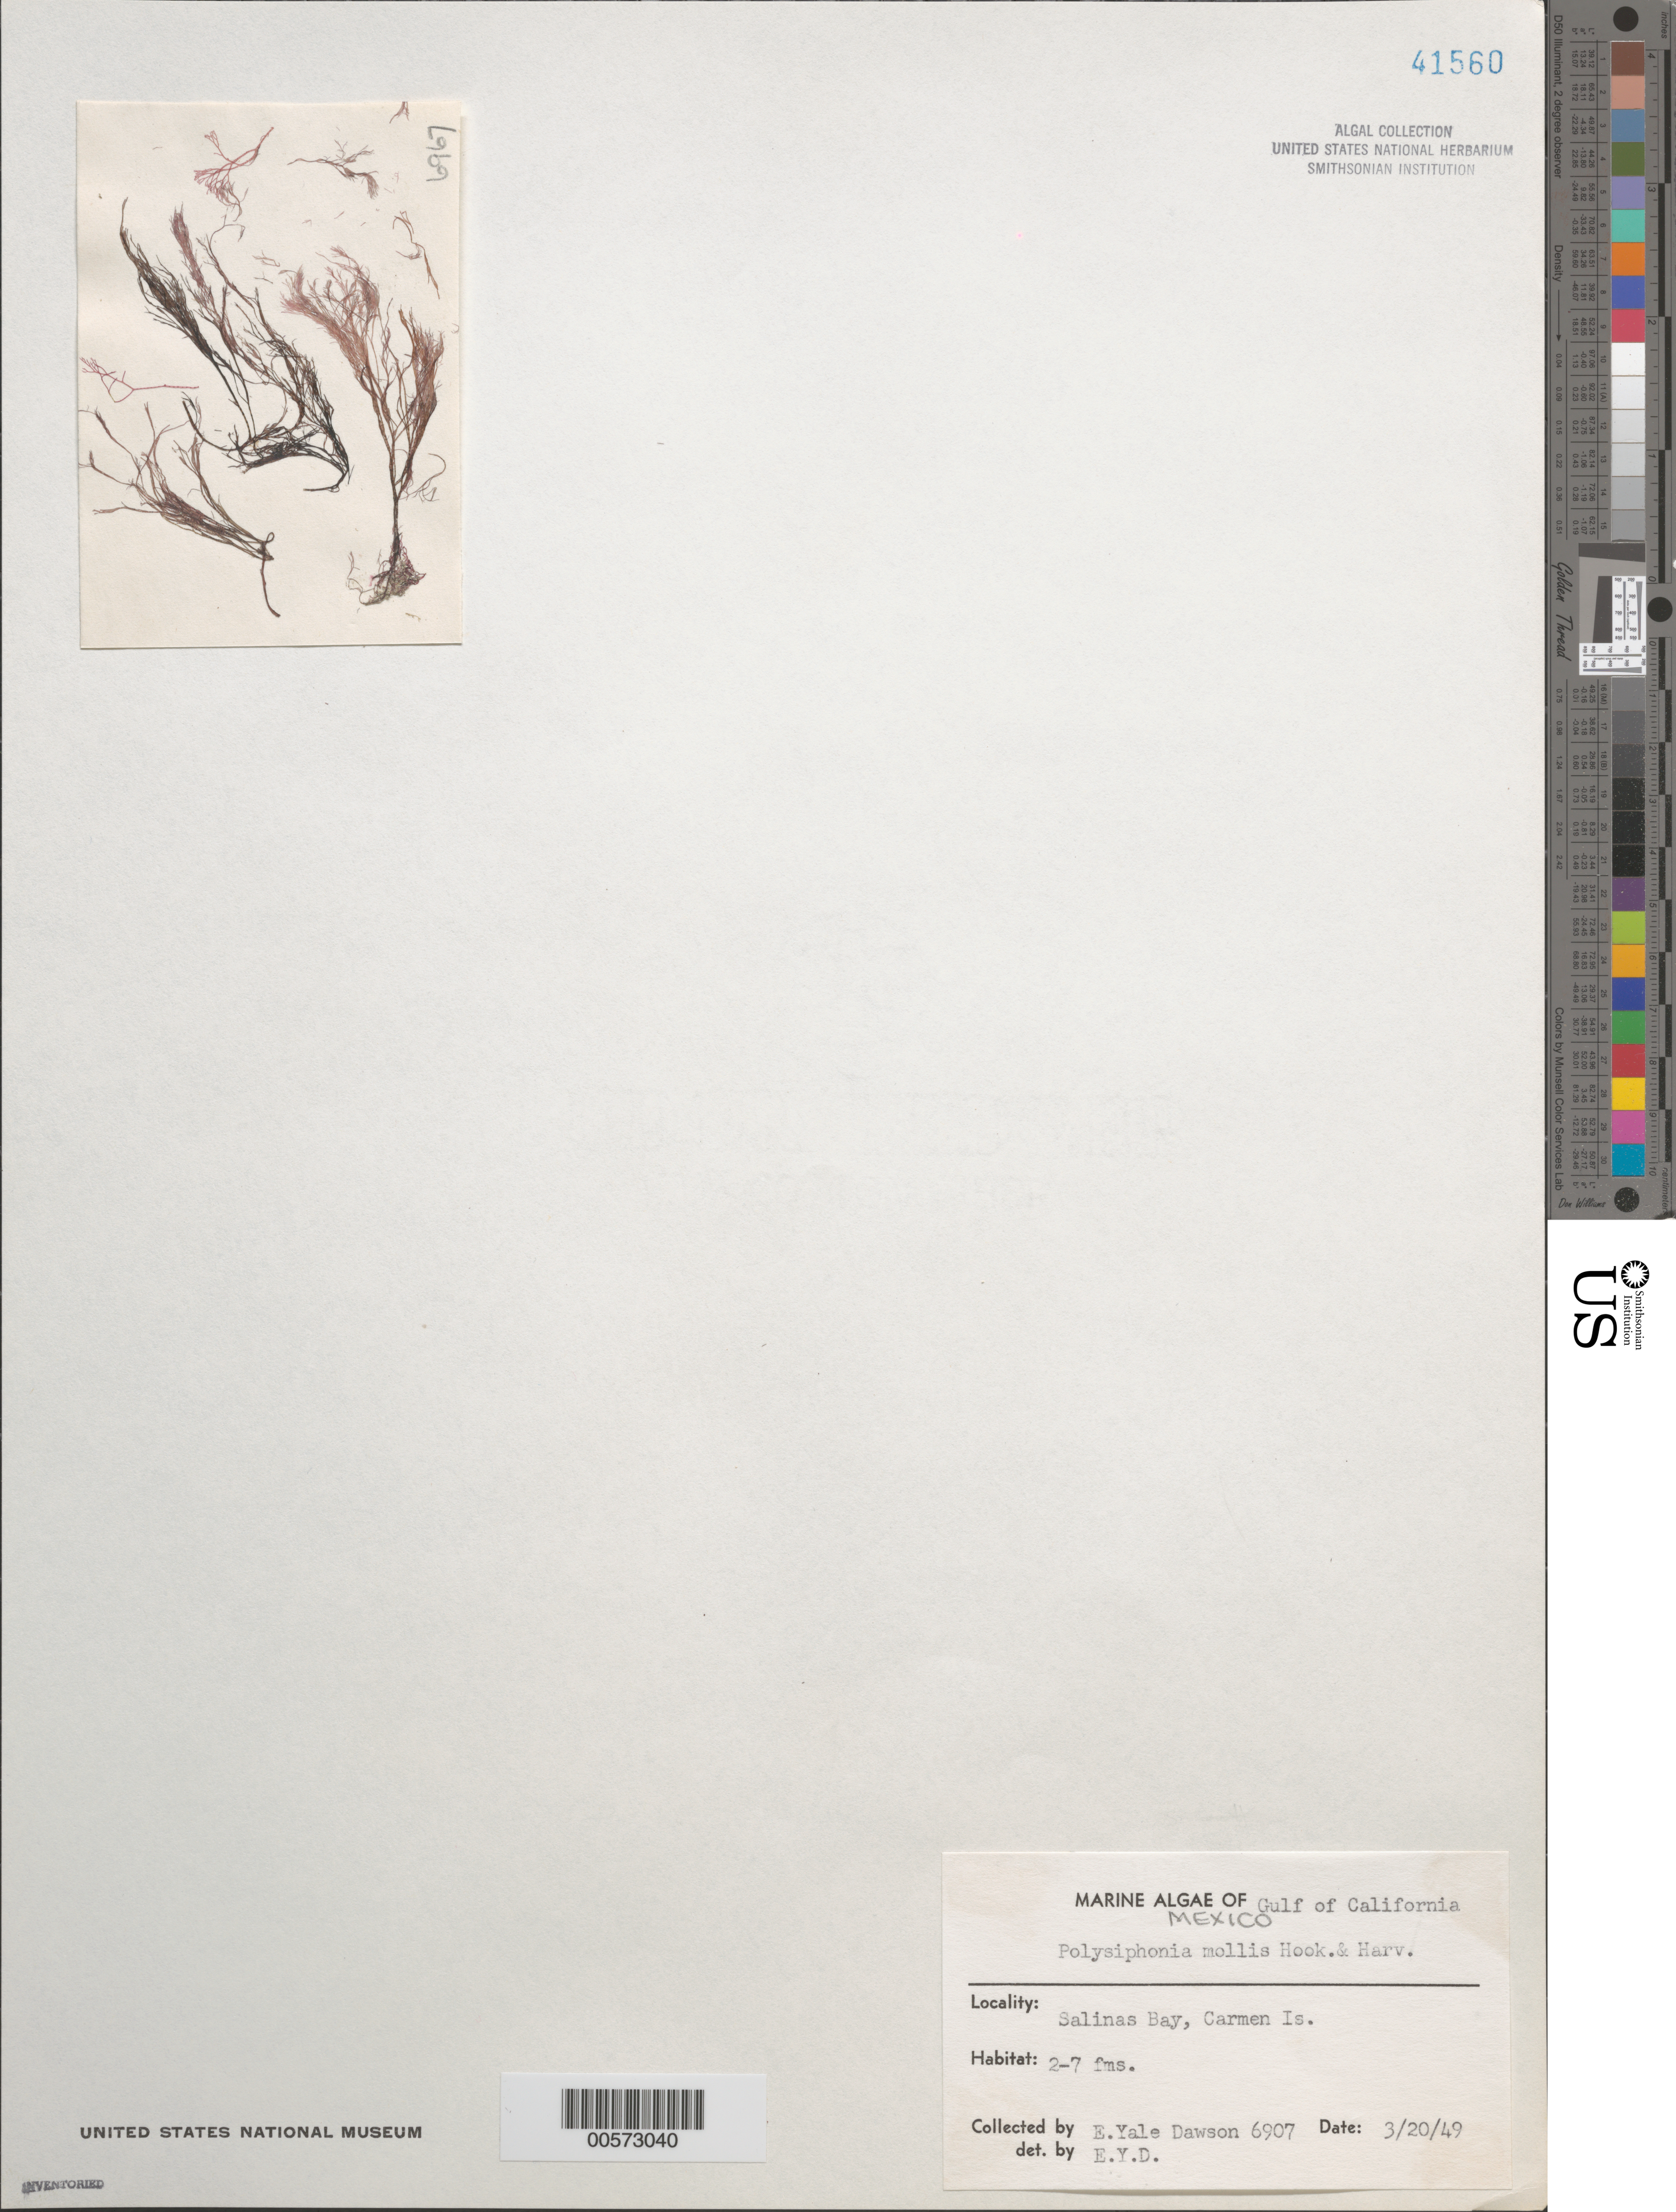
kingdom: Plantae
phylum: Rhodophyta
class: Florideophyceae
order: Ceramiales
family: Rhodomelaceae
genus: Polysiphonia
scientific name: Polysiphonia mollis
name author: Hook. f. & Harv.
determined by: Dawson, E. Y.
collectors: E. Y. Dawson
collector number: EYD 6907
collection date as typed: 20 Mar 1949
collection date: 1949-03-20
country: Mexico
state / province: Baja California Sur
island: Isla Carmen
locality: Bahia Salinas (Salinas Bay)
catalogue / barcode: US 41560